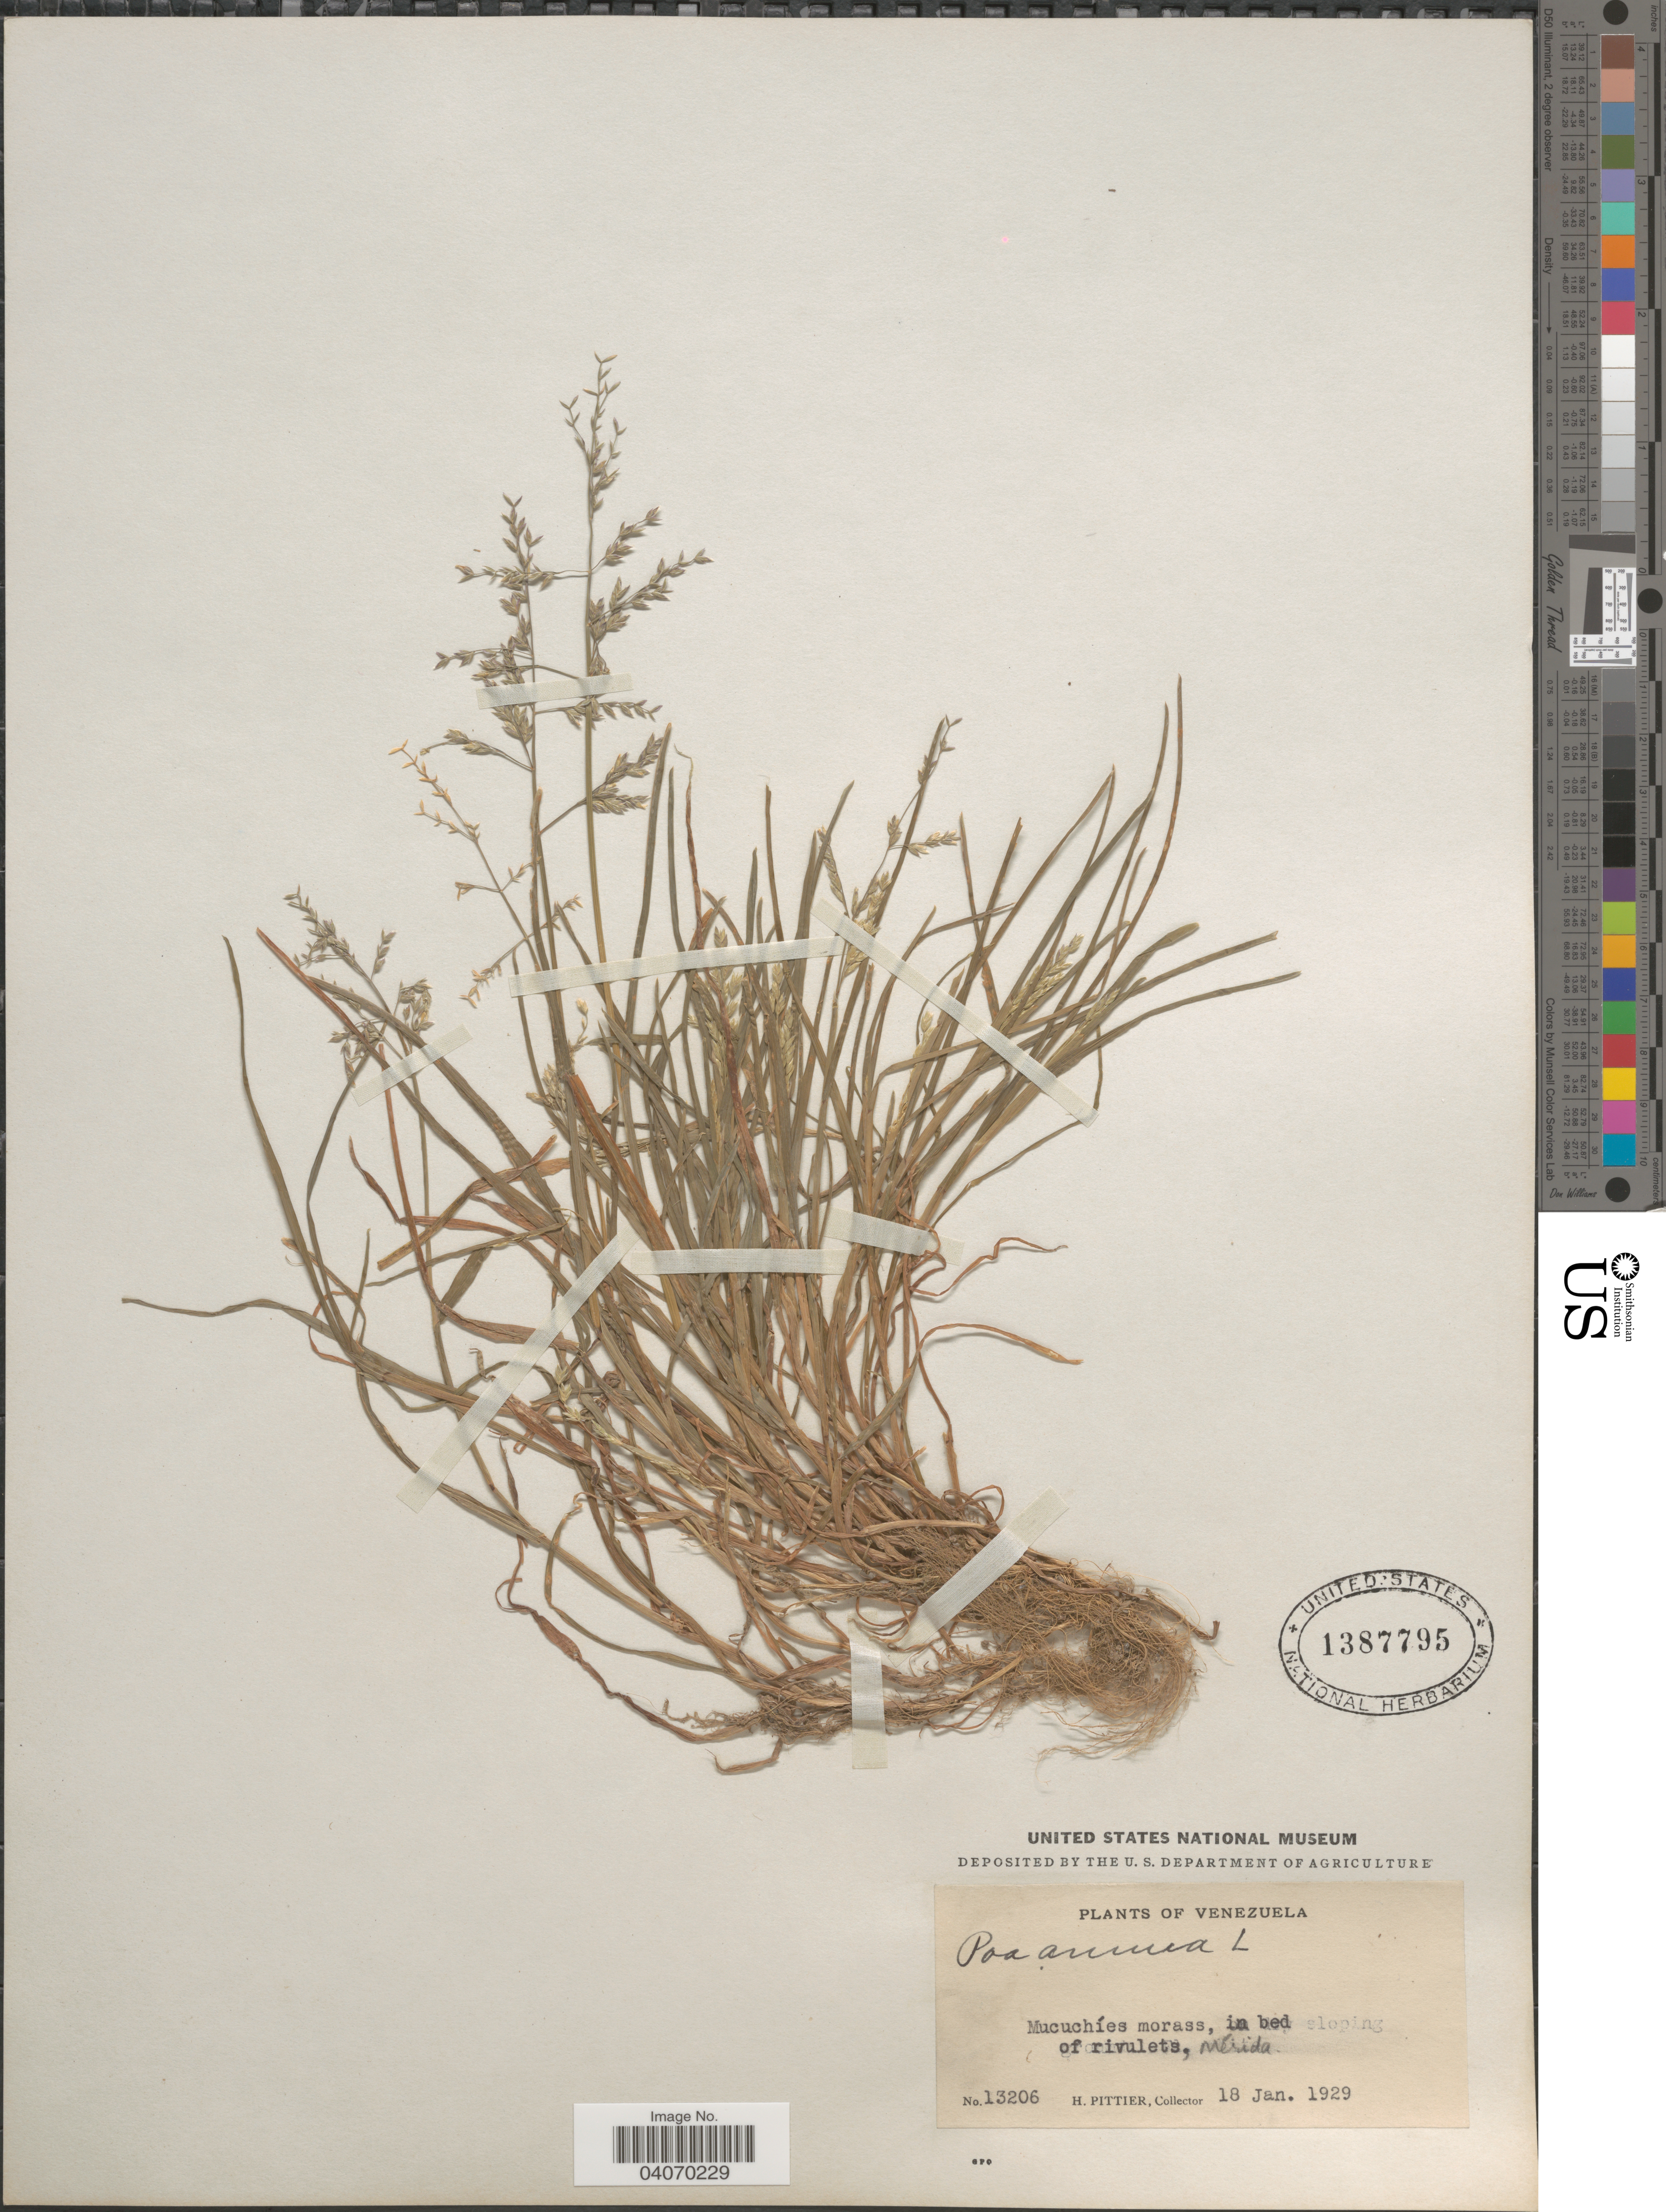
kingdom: Plantae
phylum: Tracheophyta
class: Liliopsida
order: Poales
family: Poaceae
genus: Poa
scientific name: Poa annua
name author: L.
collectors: H. F. Pittier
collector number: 13206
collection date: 1929-01-18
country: Venezuela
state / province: Merida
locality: Mucuchíes morass, in bed of rivulets.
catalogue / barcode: US 1387795